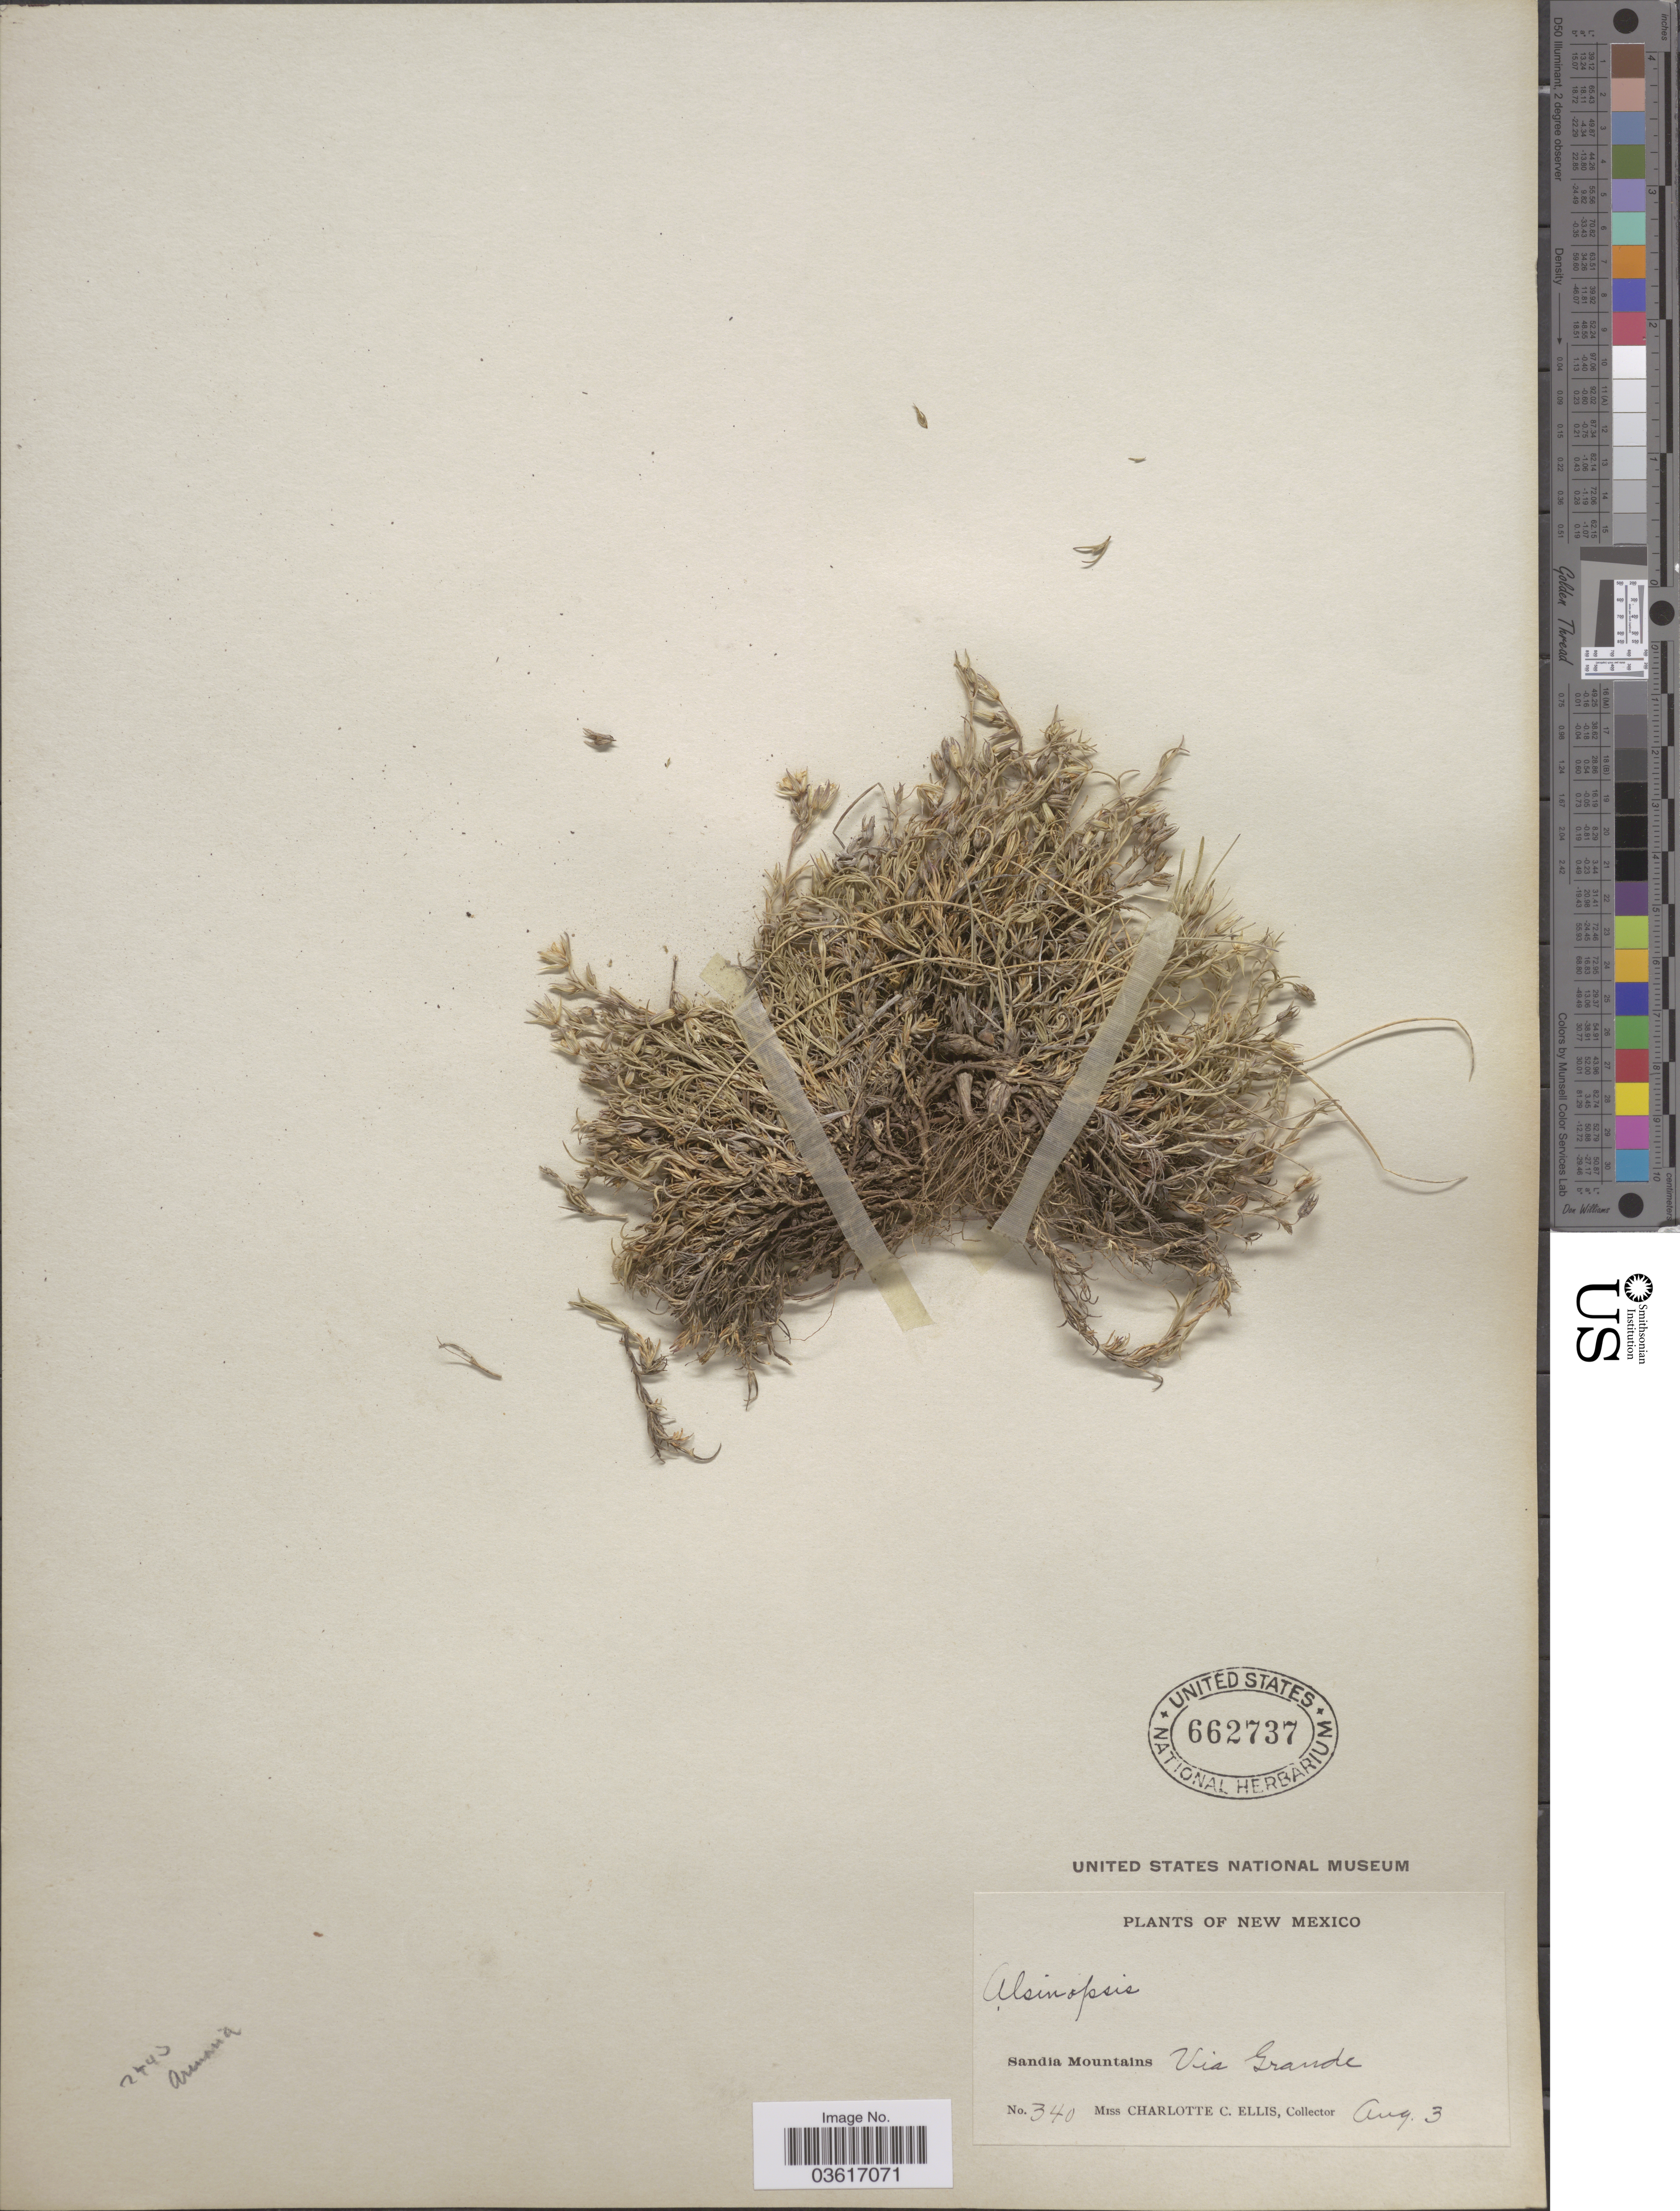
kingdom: Plantae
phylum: Tracheophyta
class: Magnoliopsida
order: Caryophyllales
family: Caryophyllaceae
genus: Minuartia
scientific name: Minuartia sp.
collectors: C. C. Ellis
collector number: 340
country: United States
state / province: New Mexico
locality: Sandia Mountains. Via Grande.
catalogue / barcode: US 662737